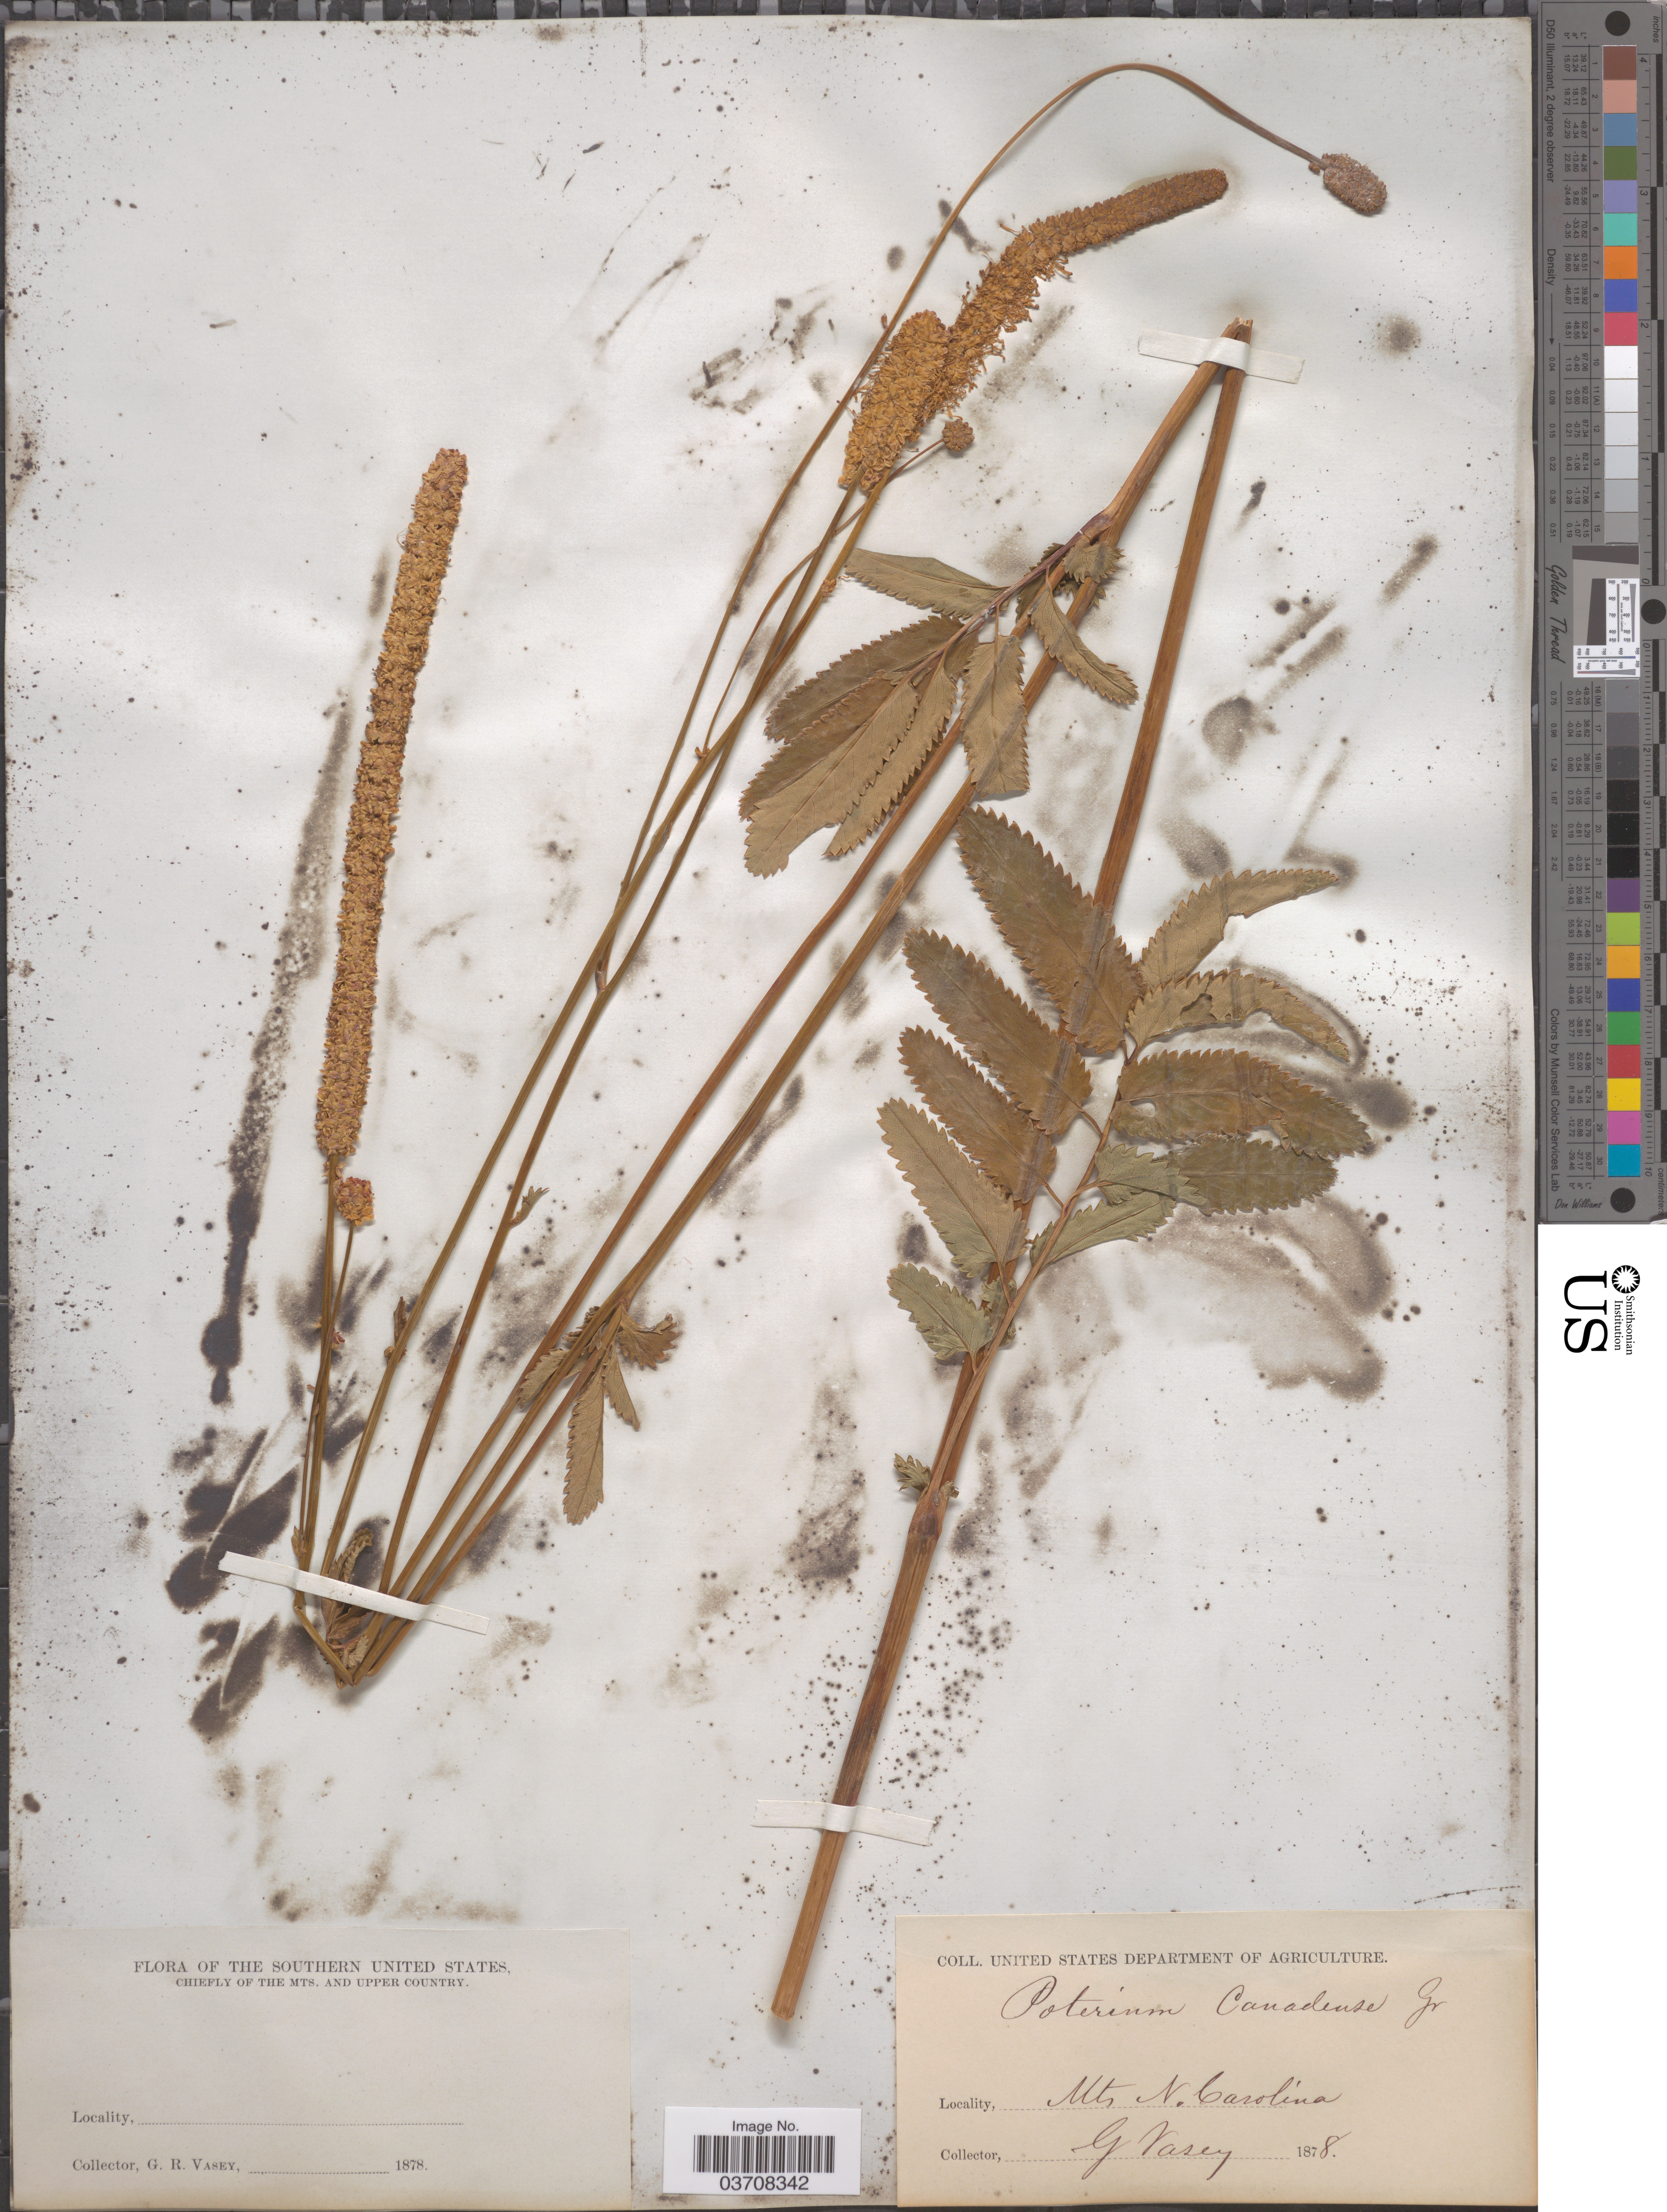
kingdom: Plantae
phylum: Tracheophyta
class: Magnoliopsida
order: Rosales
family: Rosaceae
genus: Sanguisorba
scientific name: Sanguisorba canadensis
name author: L.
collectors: G. R. Vasey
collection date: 1878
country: United States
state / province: North Carolina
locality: The Southern United States. Chiefly of the mts. and upper country.